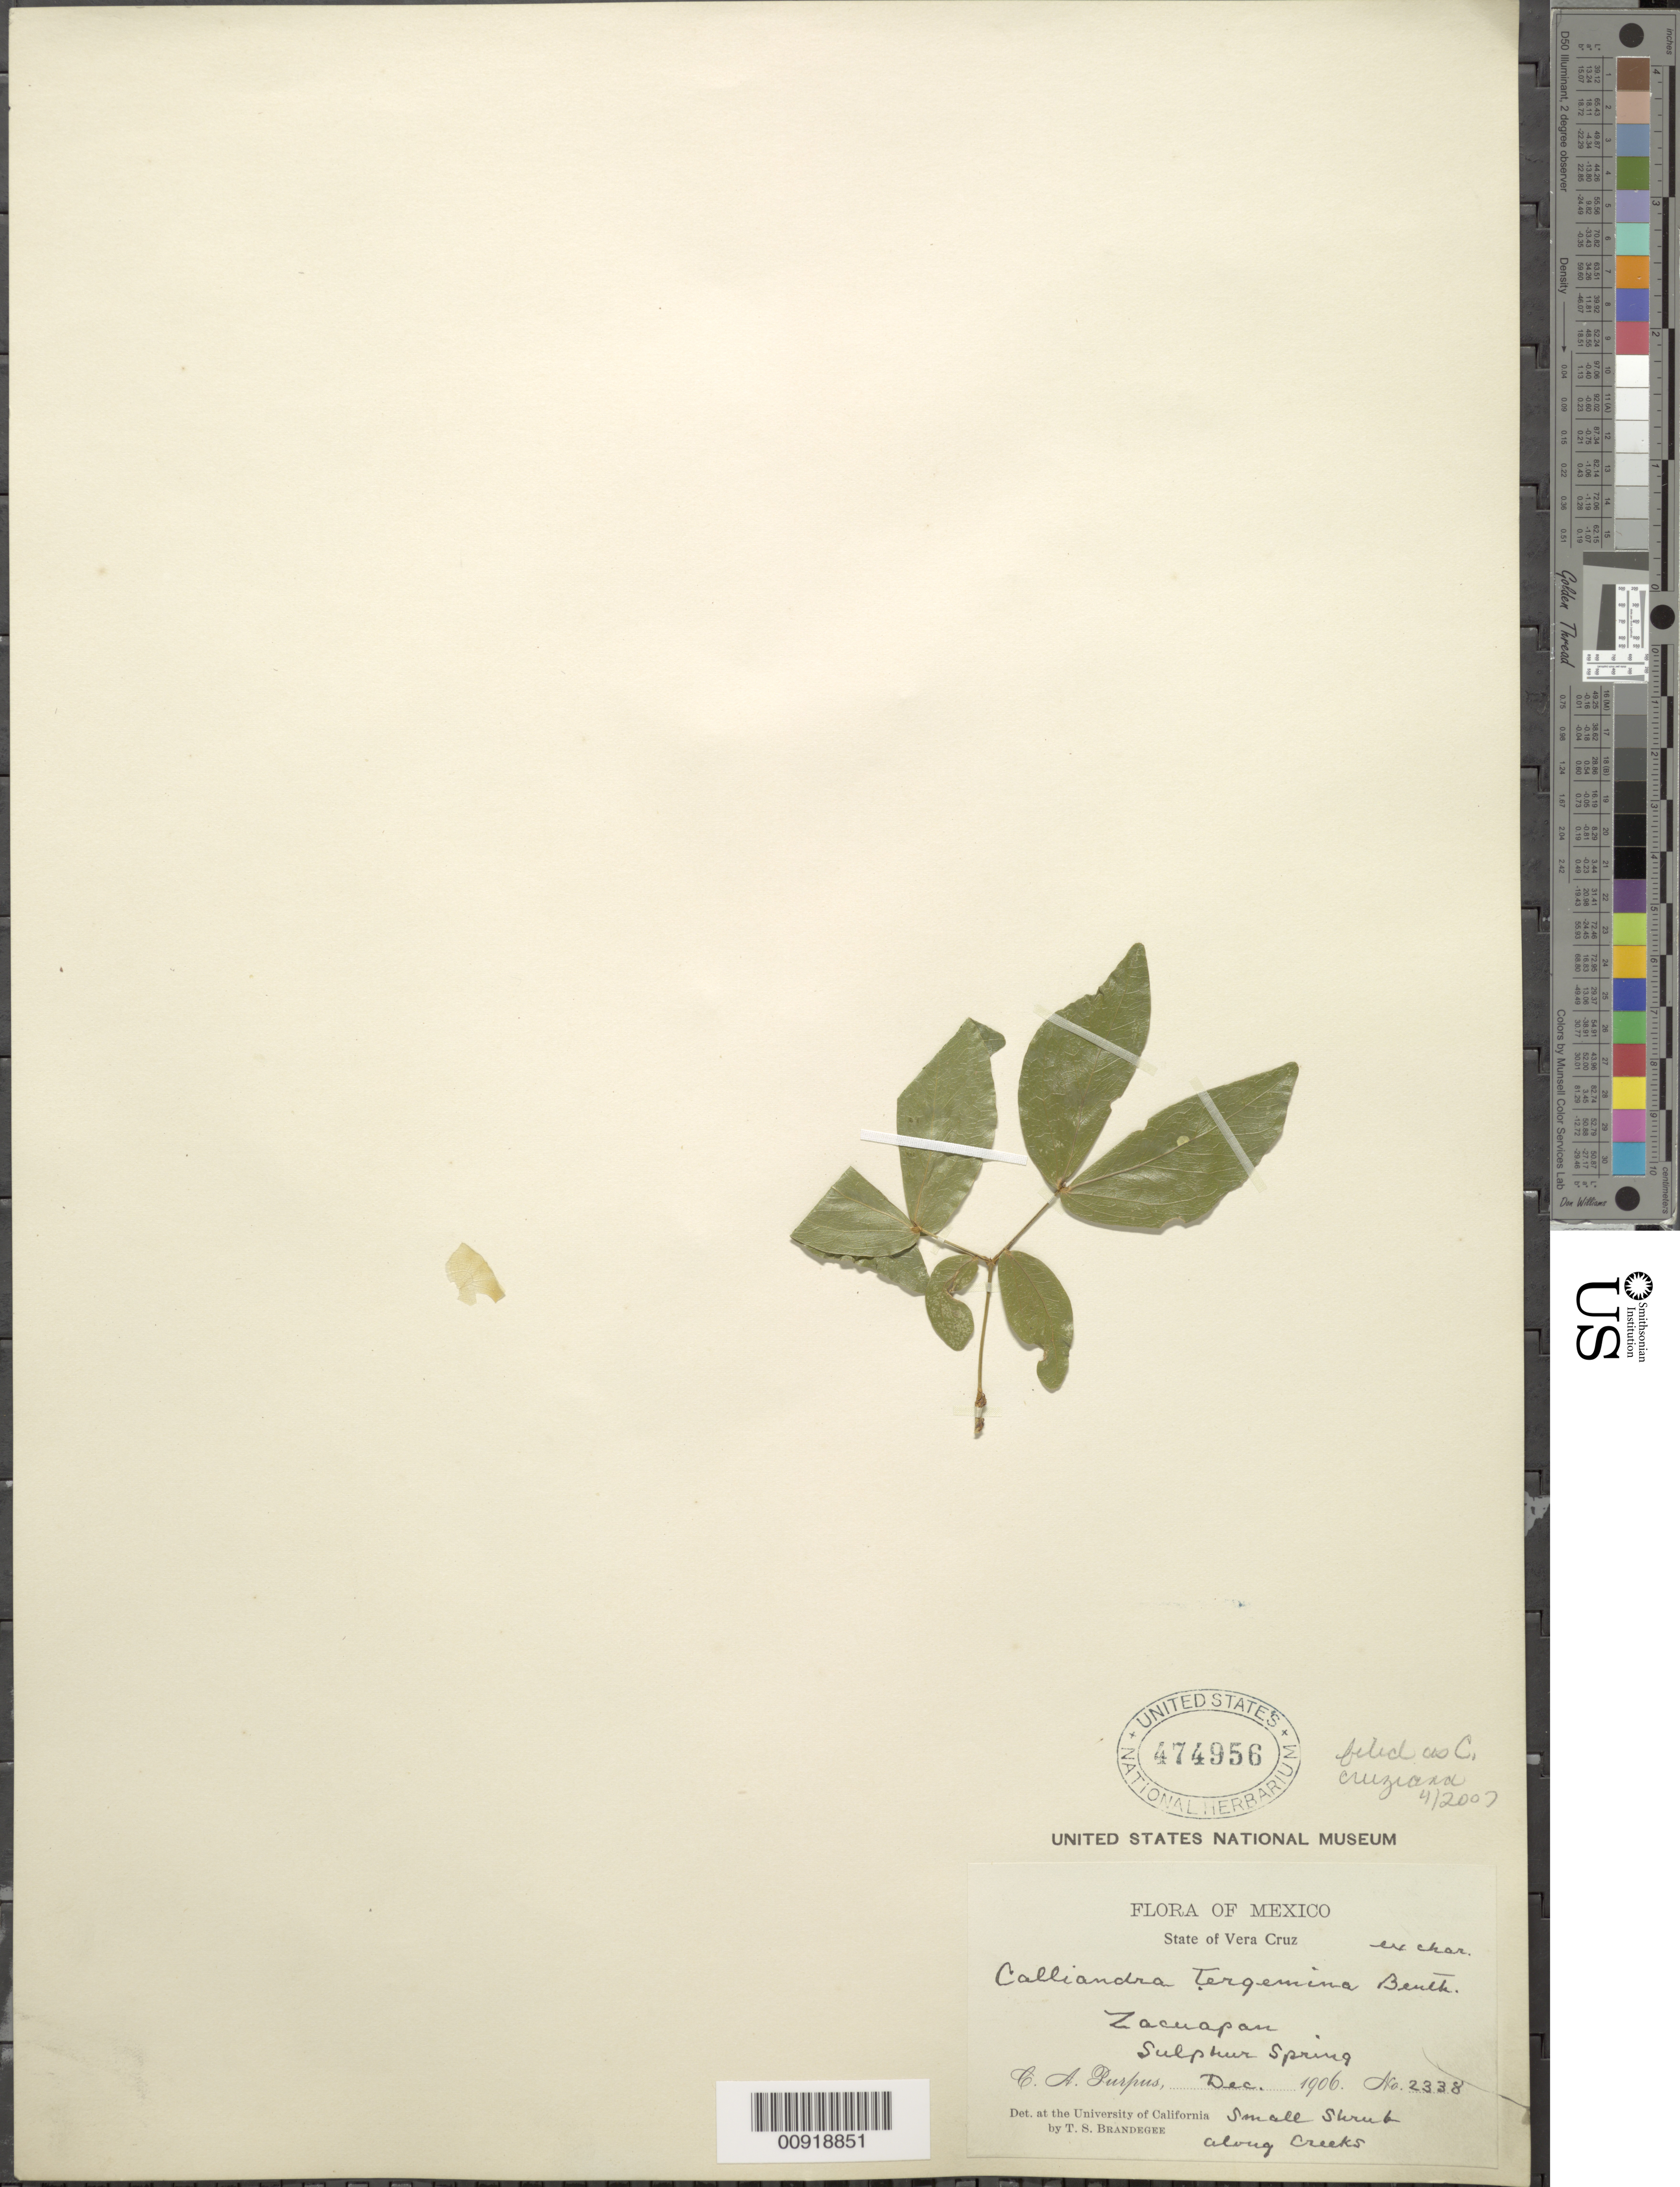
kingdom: Plantae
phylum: Tracheophyta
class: Magnoliopsida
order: Fabales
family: Fabaceae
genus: Calliandra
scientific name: Calliandra cruziana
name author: (Britton) Standl.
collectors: C. A. Purpus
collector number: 2338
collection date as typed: Dec 1906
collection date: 1906-12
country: Mexico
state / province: Veracruz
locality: Zacuapan, Sulphur spring, Veracruz.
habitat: Along creeks.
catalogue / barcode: US 474956